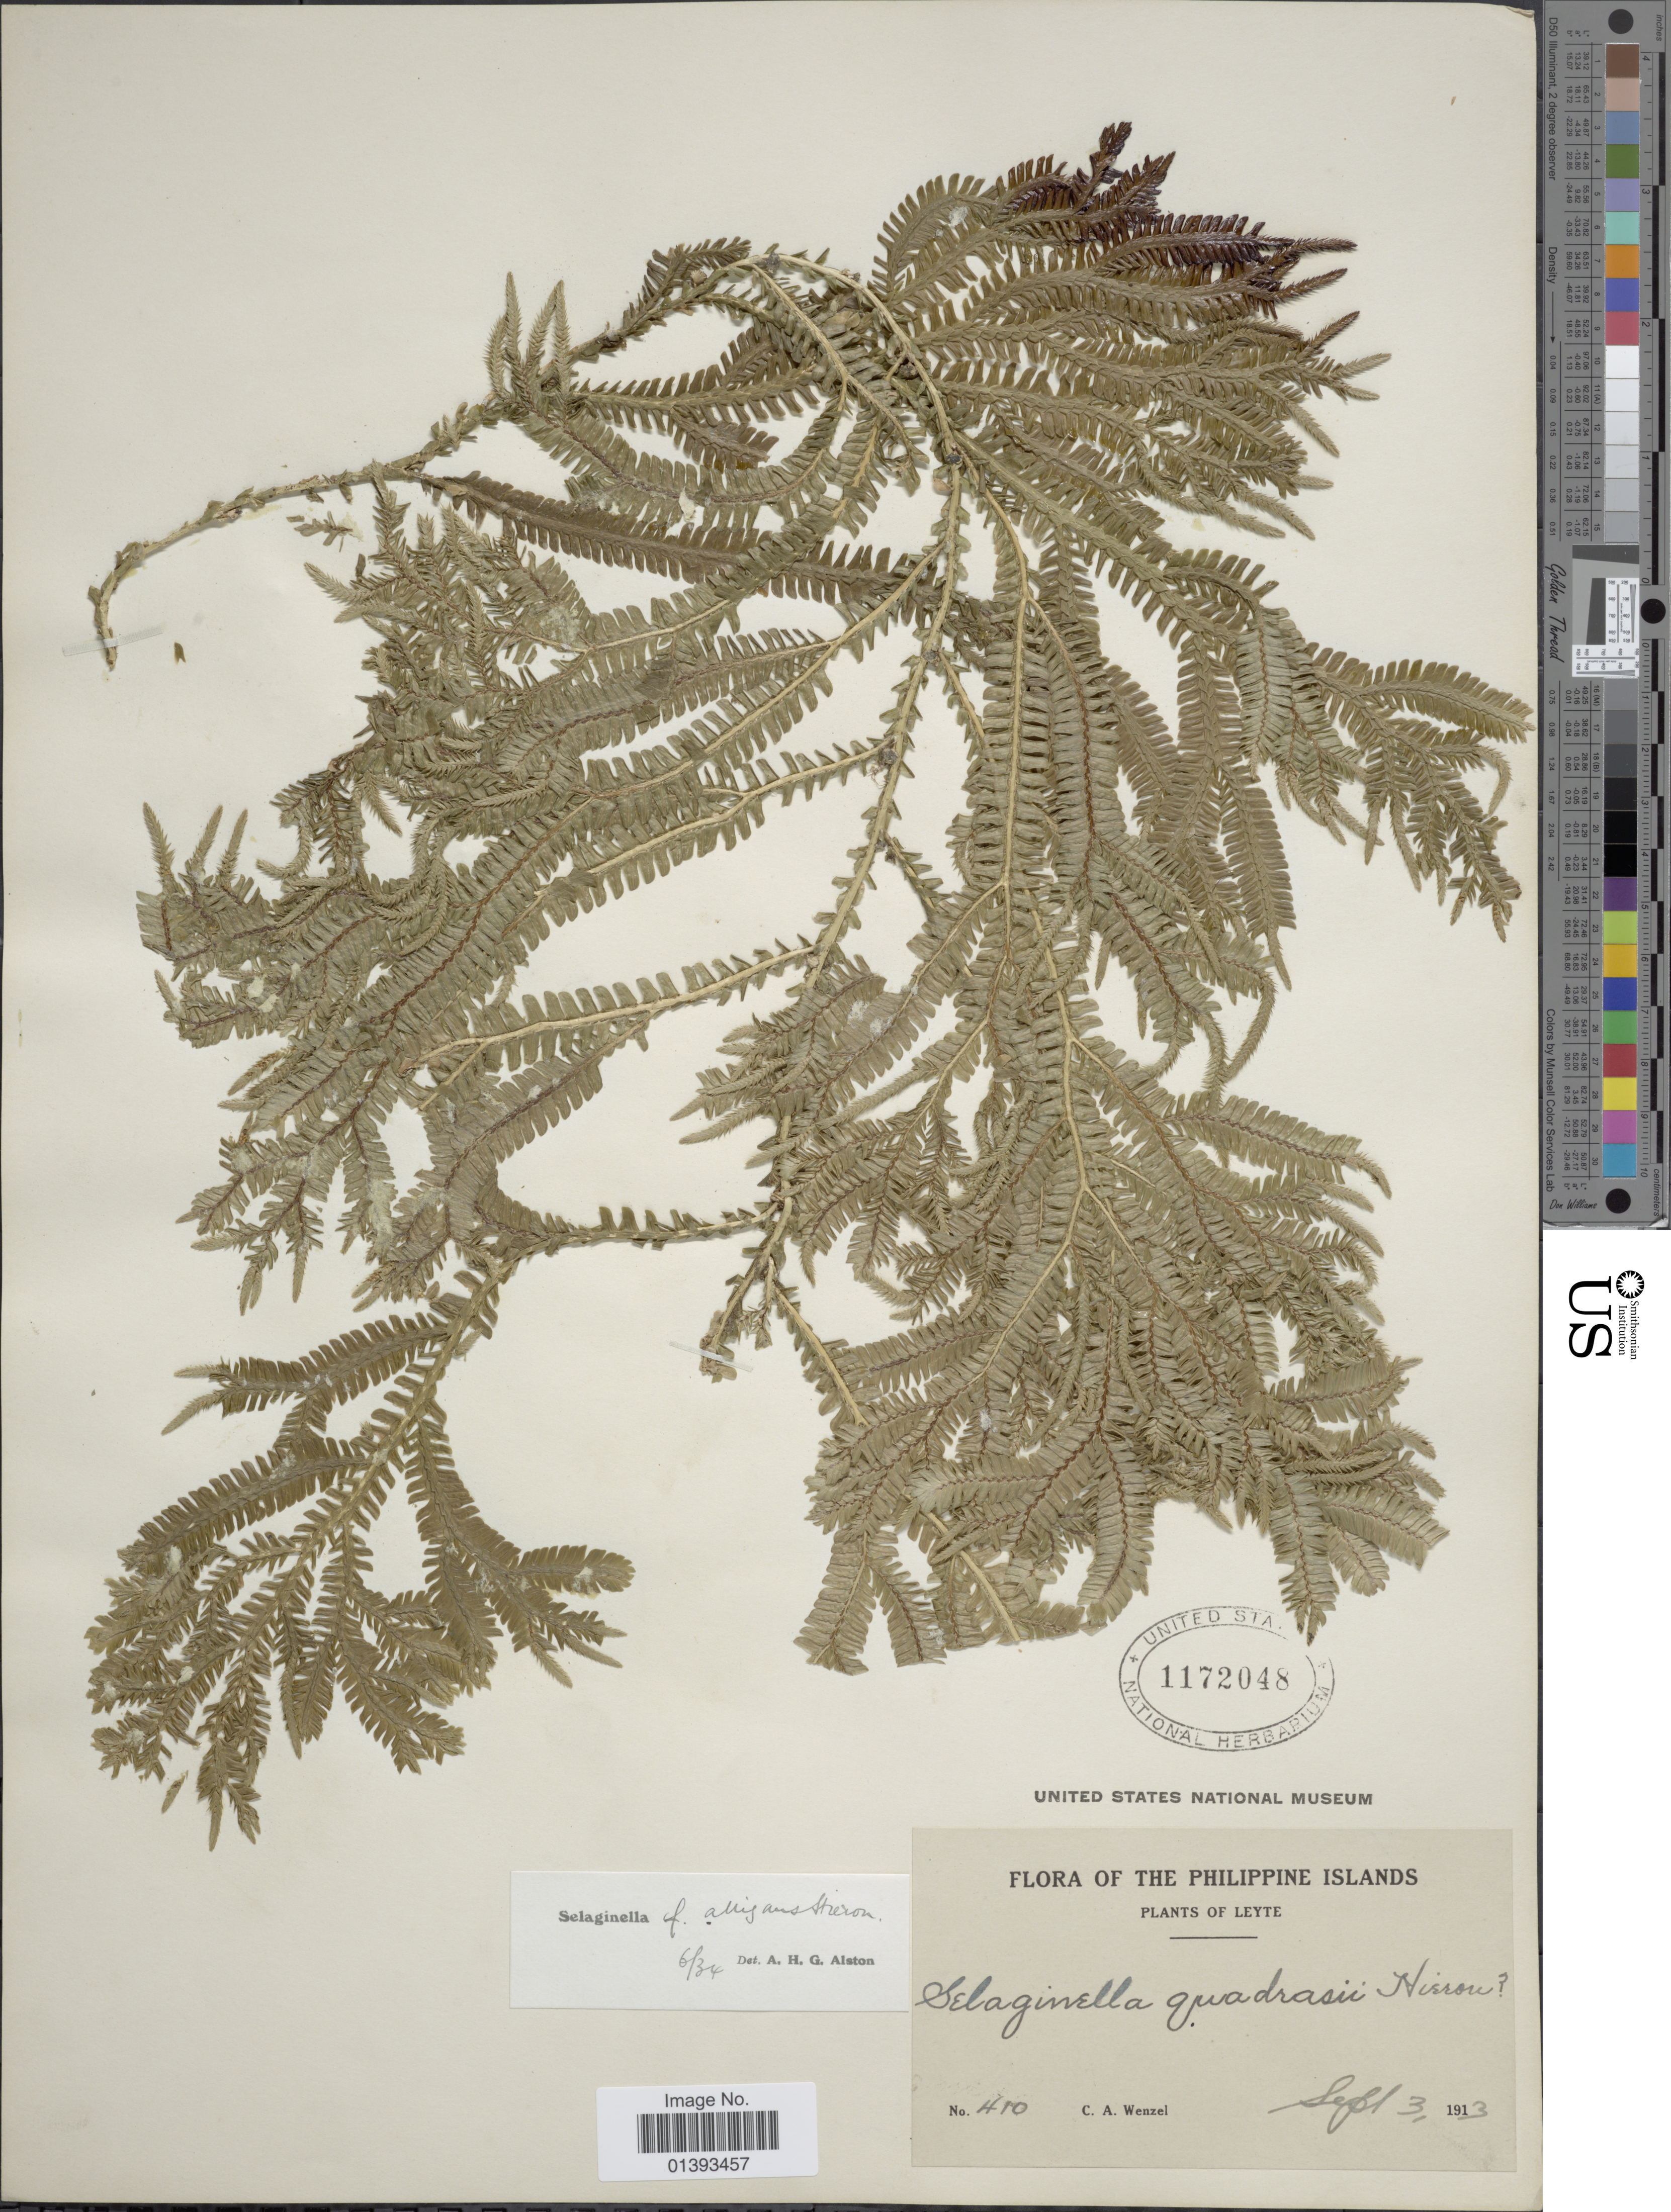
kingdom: Plantae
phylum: Tracheophyta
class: Lycopodiopsida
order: Selaginellales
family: Selaginellaceae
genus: Selaginella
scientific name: Selaginella alligans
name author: Hieron.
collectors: C. Wenzel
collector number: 410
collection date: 1913-09-03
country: Philippines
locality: Leyte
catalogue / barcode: US 1172048